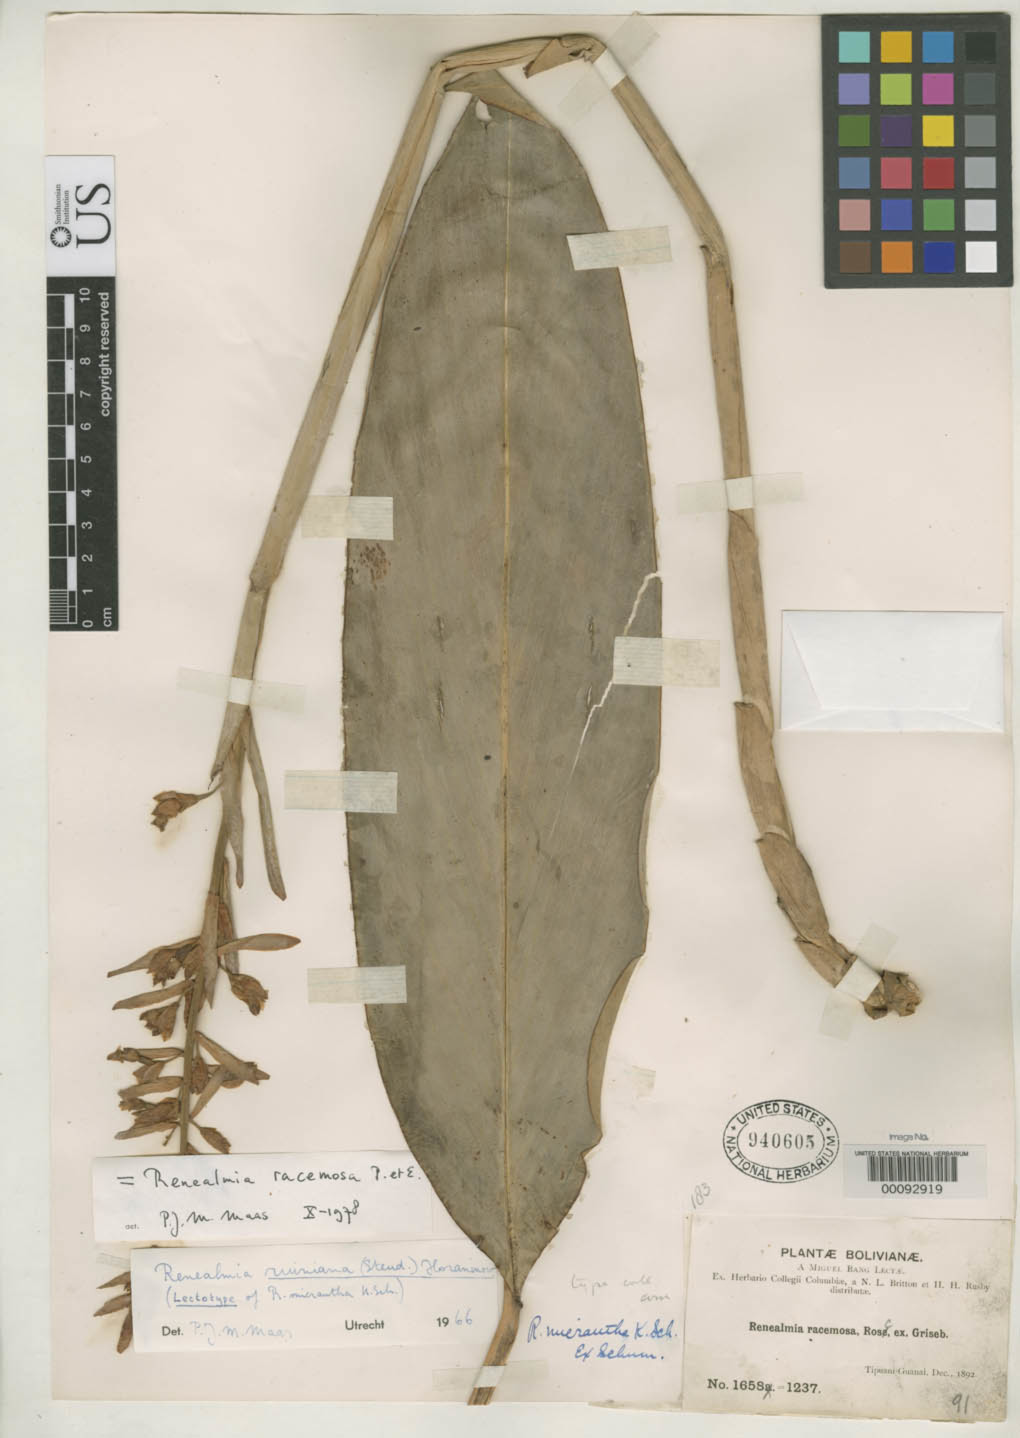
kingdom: Plantae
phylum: Tracheophyta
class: Liliopsida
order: Zingiberales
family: Zingiberaceae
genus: Renealmia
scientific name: Renealmia micrantha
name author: K. Schum. in Engl.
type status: Isosyntype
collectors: M. Bang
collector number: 1658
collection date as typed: Dec 1892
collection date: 1892-12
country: Bolivia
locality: Tipuani-Guanai.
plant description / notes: This sheet (Bang 1658, USNH 940605) annotated by P.J.M. Maas (1966) as "lectotype" but in publication, Bang 1237 at NY is designated as the lectotype.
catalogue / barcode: US 940605